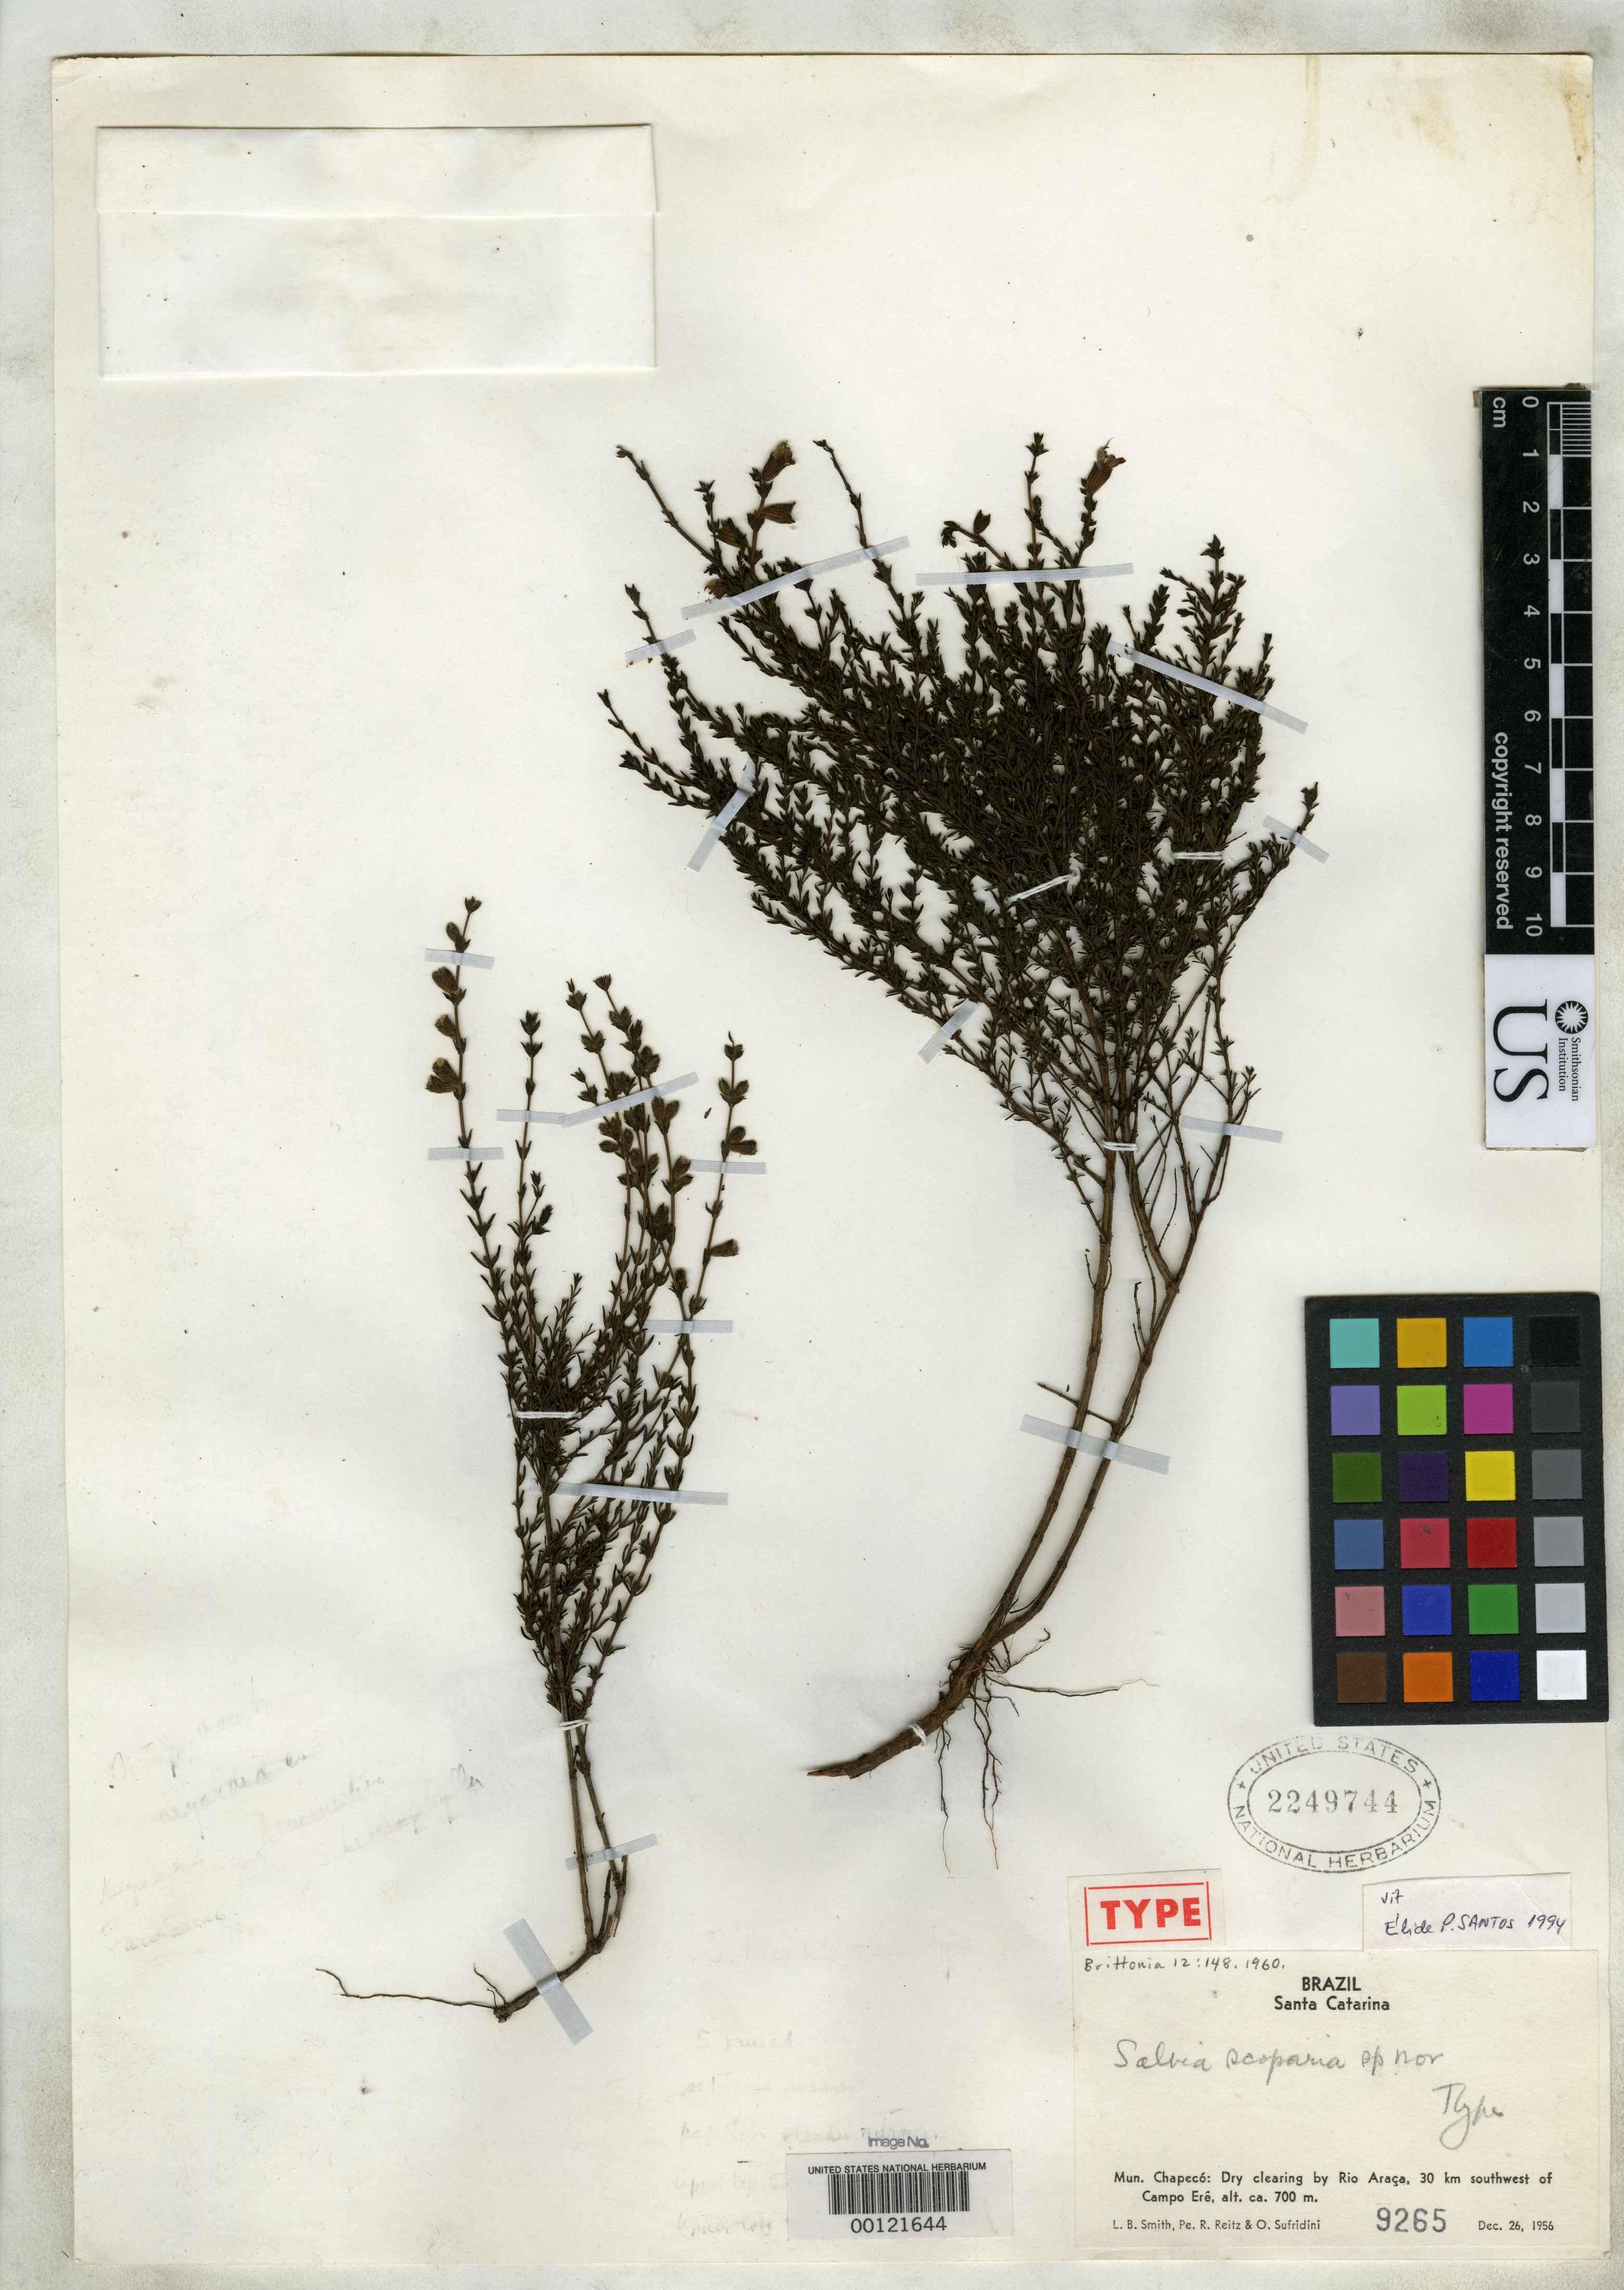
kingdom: Plantae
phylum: Tracheophyta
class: Magnoliopsida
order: Lamiales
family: Lamiaceae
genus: Salvia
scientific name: Salvia scoparia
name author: Epling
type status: Holotype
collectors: L. Smith, R. Reitz & O. Sufridini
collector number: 9265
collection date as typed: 26 Dec 1956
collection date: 1956-12-26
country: Brazil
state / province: Santa Catarina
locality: Rio Araca, 30 km SW of Campoere.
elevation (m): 700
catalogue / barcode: US 2249744